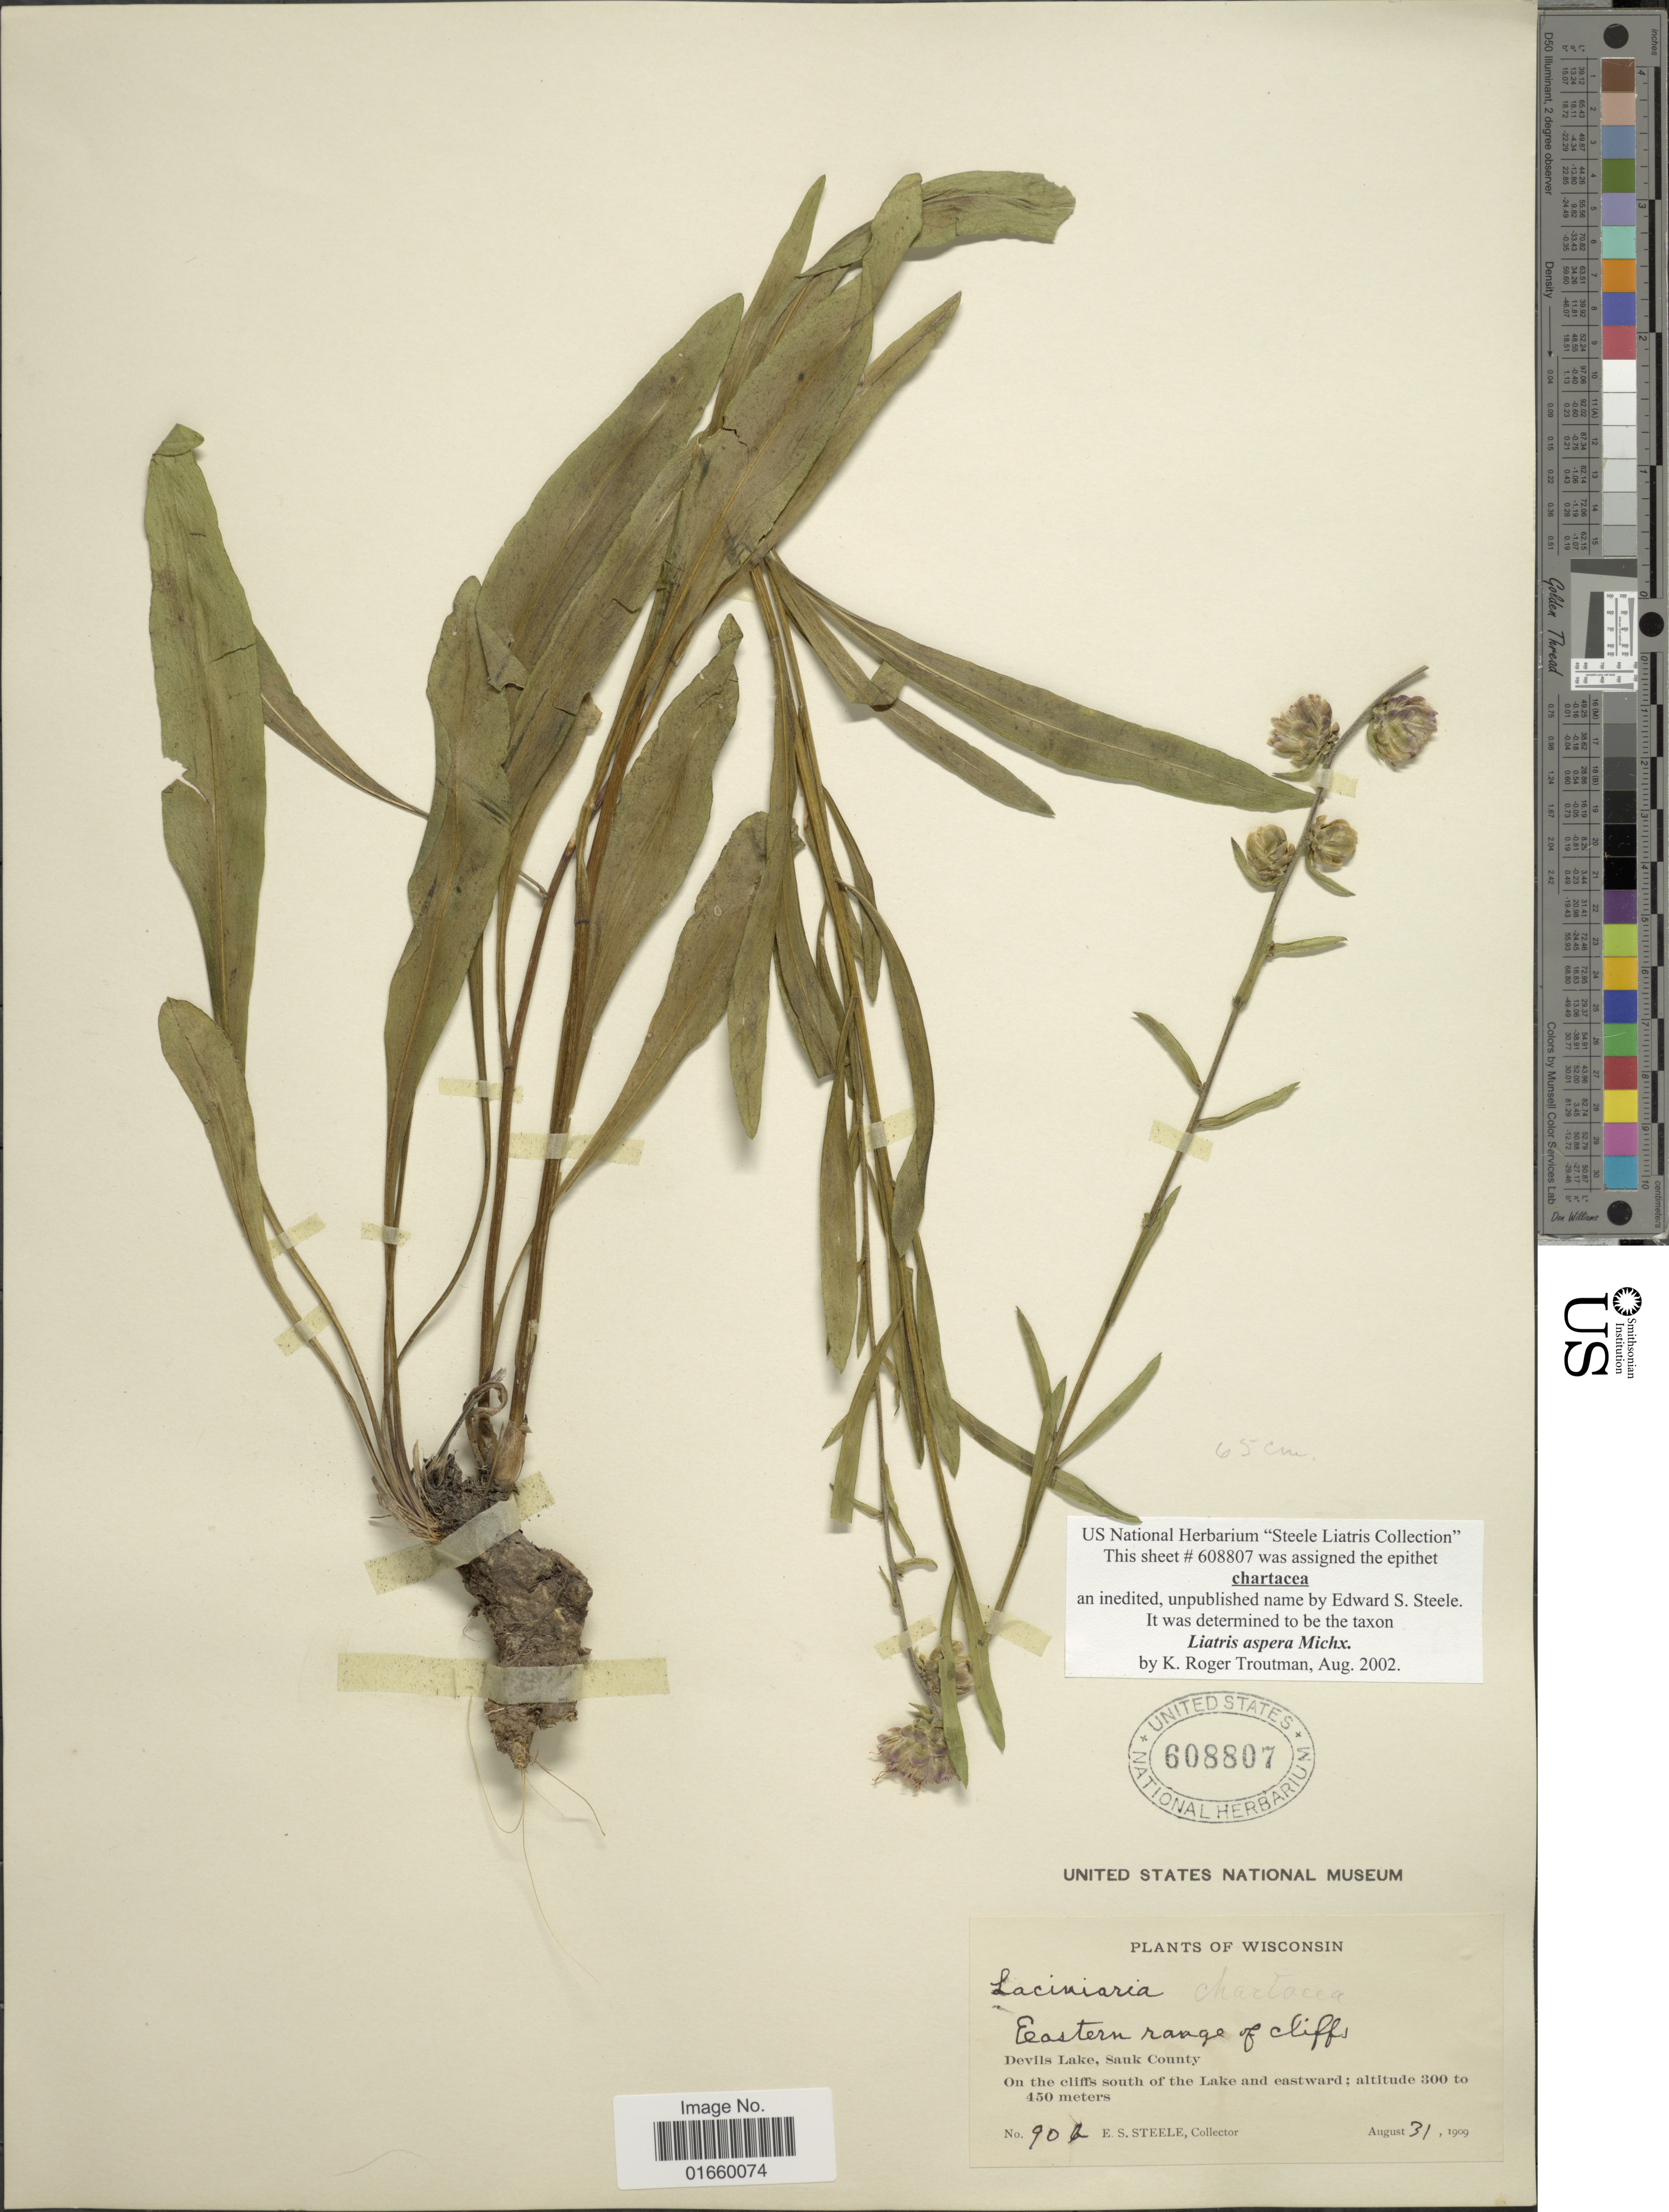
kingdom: Plantae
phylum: Tracheophyta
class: Magnoliopsida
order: Asterales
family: Asteraceae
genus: Liatris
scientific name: Liatris aspera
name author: Michx.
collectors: E. Steele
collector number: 90b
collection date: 1909-08-31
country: United States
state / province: Wisconsin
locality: Eastern range of cliffs, Devils Lake, Sauk County, on the cliffs south of the Lake and eastward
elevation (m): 300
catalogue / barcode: US 608807